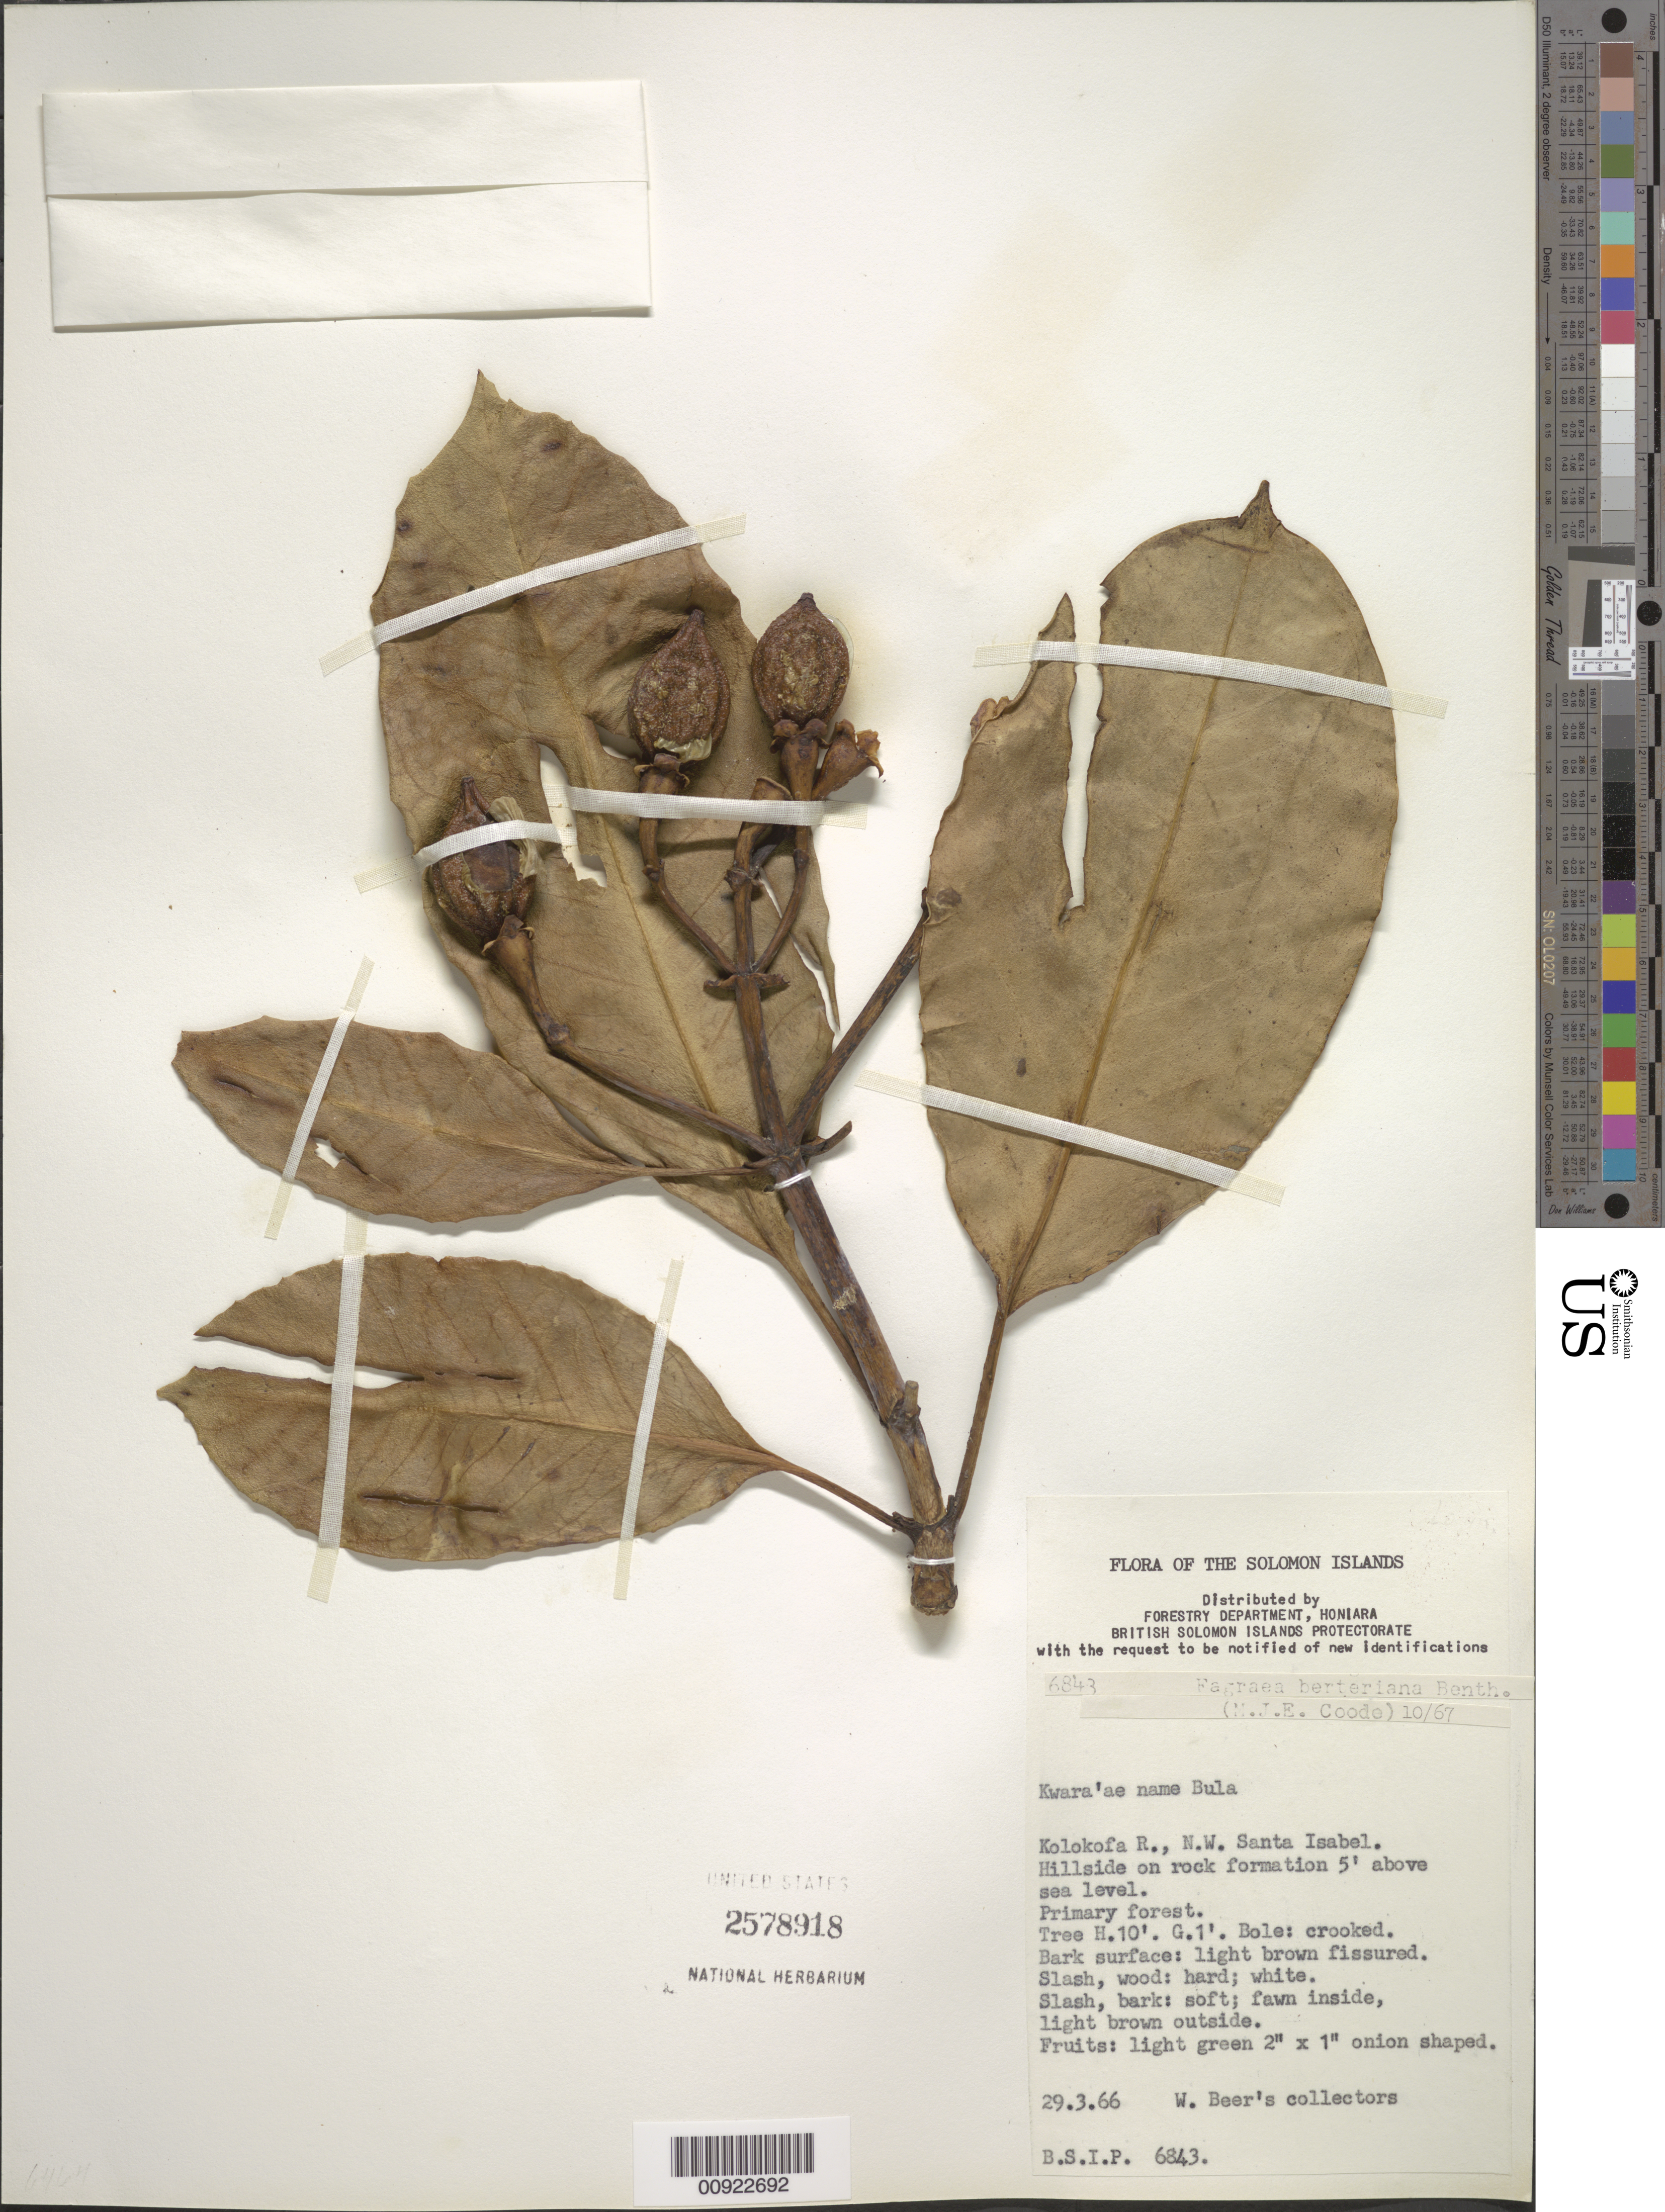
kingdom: Plantae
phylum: Tracheophyta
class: Magnoliopsida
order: Gentianales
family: Gentianaceae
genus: Fagraea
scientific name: Fagraea berteroana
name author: Benth.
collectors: W. Beer's Collectors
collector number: BSIP 6843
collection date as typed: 29 Mar 1966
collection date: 1966-03-29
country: Solomon Islands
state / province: Isabel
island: Santa Isabel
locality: Hillside on rock formation, 5' above sea level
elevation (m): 5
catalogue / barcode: US 2578918